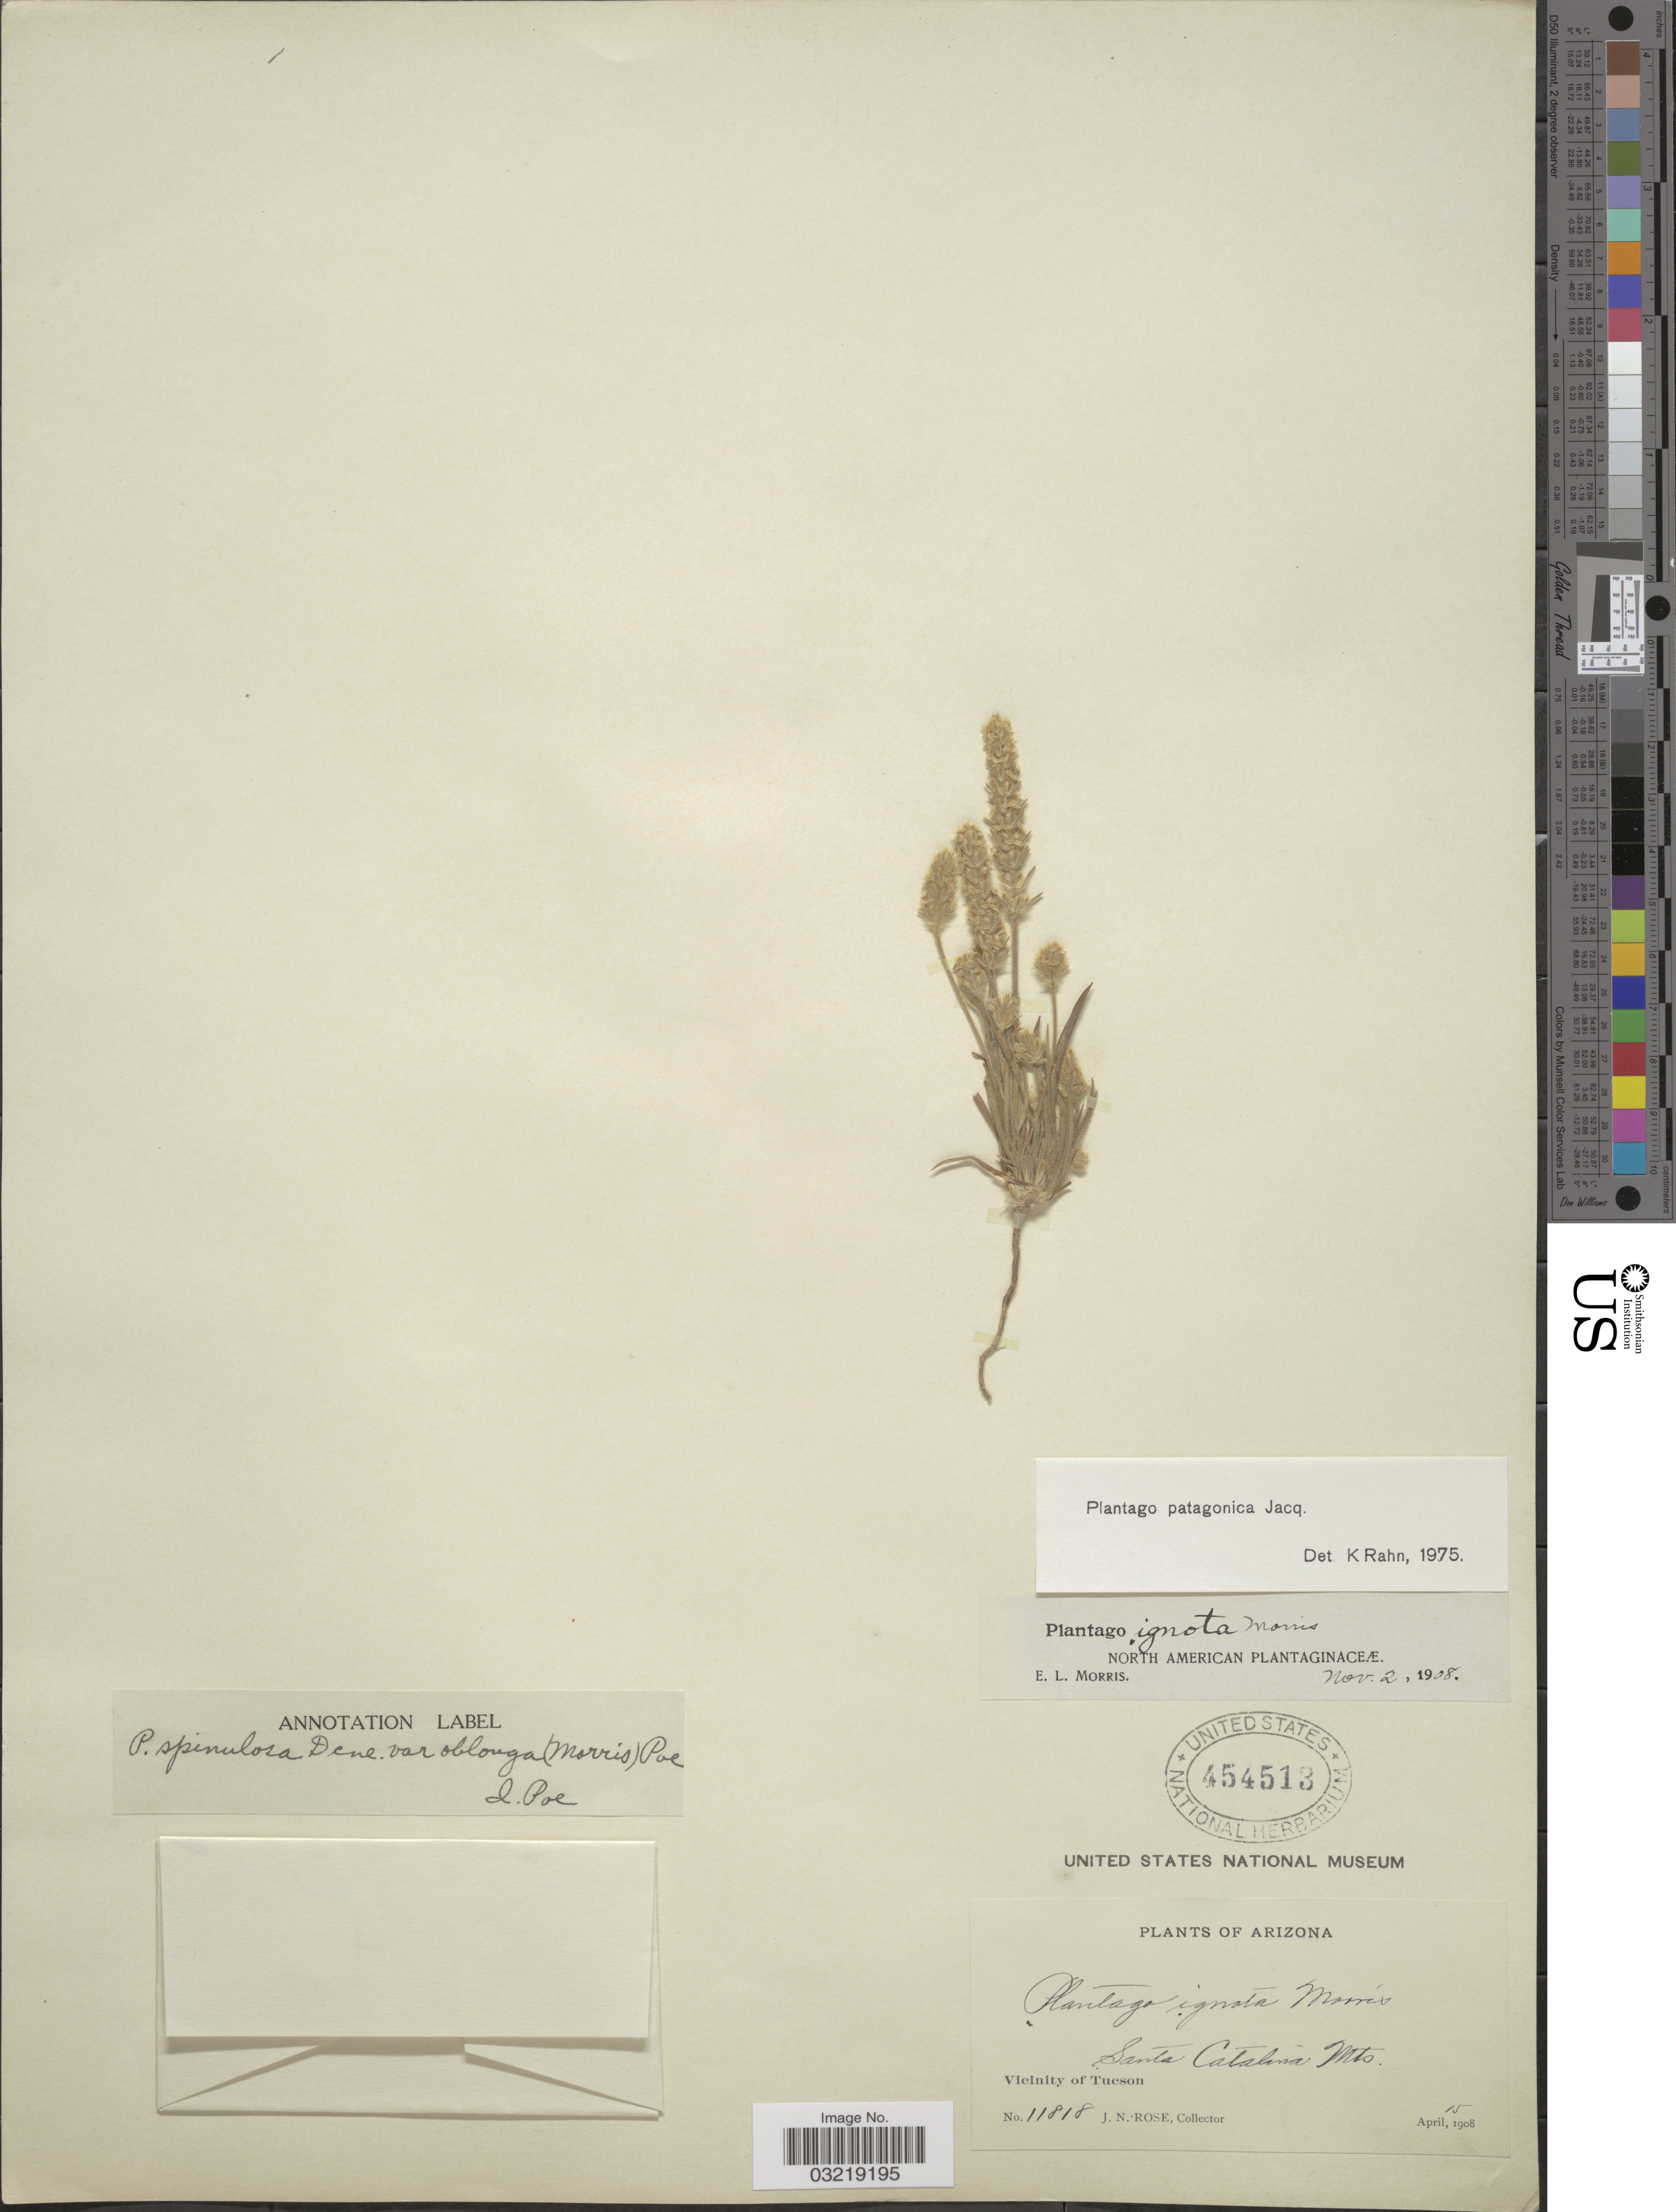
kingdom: Plantae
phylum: Tracheophyta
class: Magnoliopsida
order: Lamiales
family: Plantaginaceae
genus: Plantago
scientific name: Plantago patagonica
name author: Jacq.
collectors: J. N. Rose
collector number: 11818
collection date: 1908-04-15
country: United States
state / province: Arizona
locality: Santa Catalina Mts. Vicinity of Tucson.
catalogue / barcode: US 454513